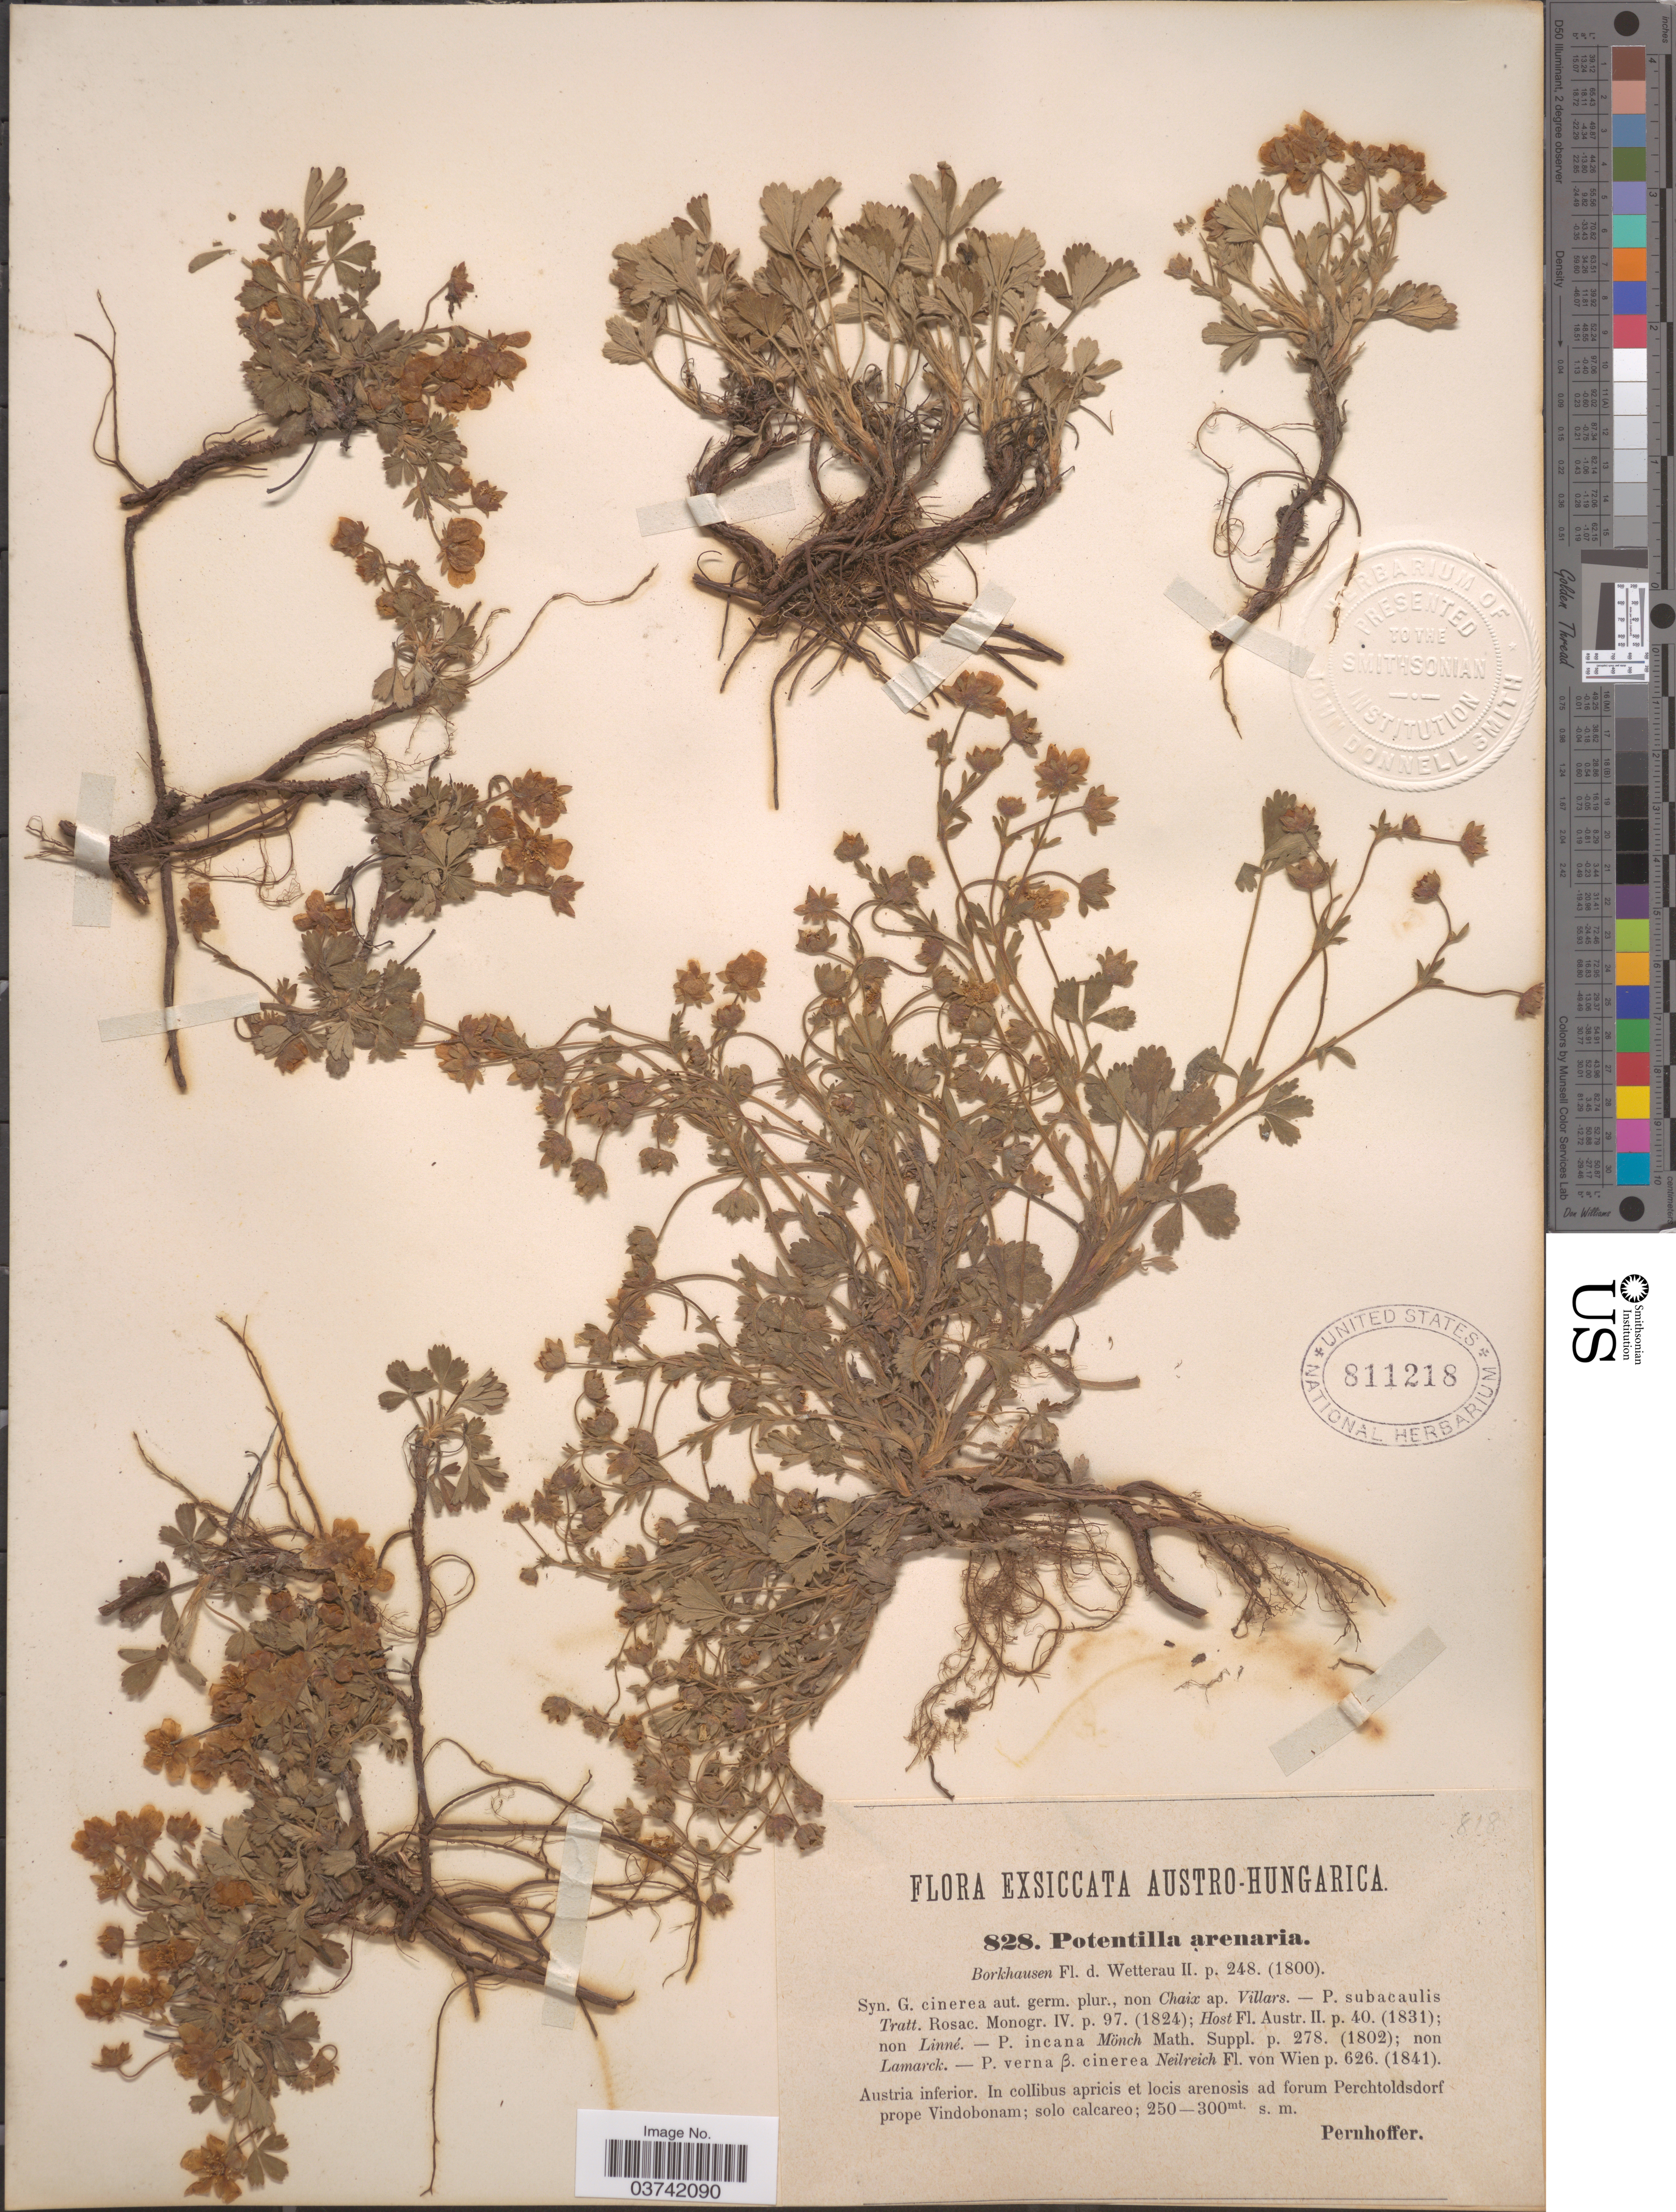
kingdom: Plantae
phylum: Tracheophyta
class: Magnoliopsida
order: Rosales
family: Rosaceae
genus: Potentilla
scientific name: Potentilla arenaria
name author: Borkh. et al.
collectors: Pernhoffer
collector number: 828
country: Austria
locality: Austro-Hungarica. Austria inferior. In collibus apricis et locis arenosis ad forum Perchtoldsdorf prope Vindobonam.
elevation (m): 250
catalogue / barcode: US 811218